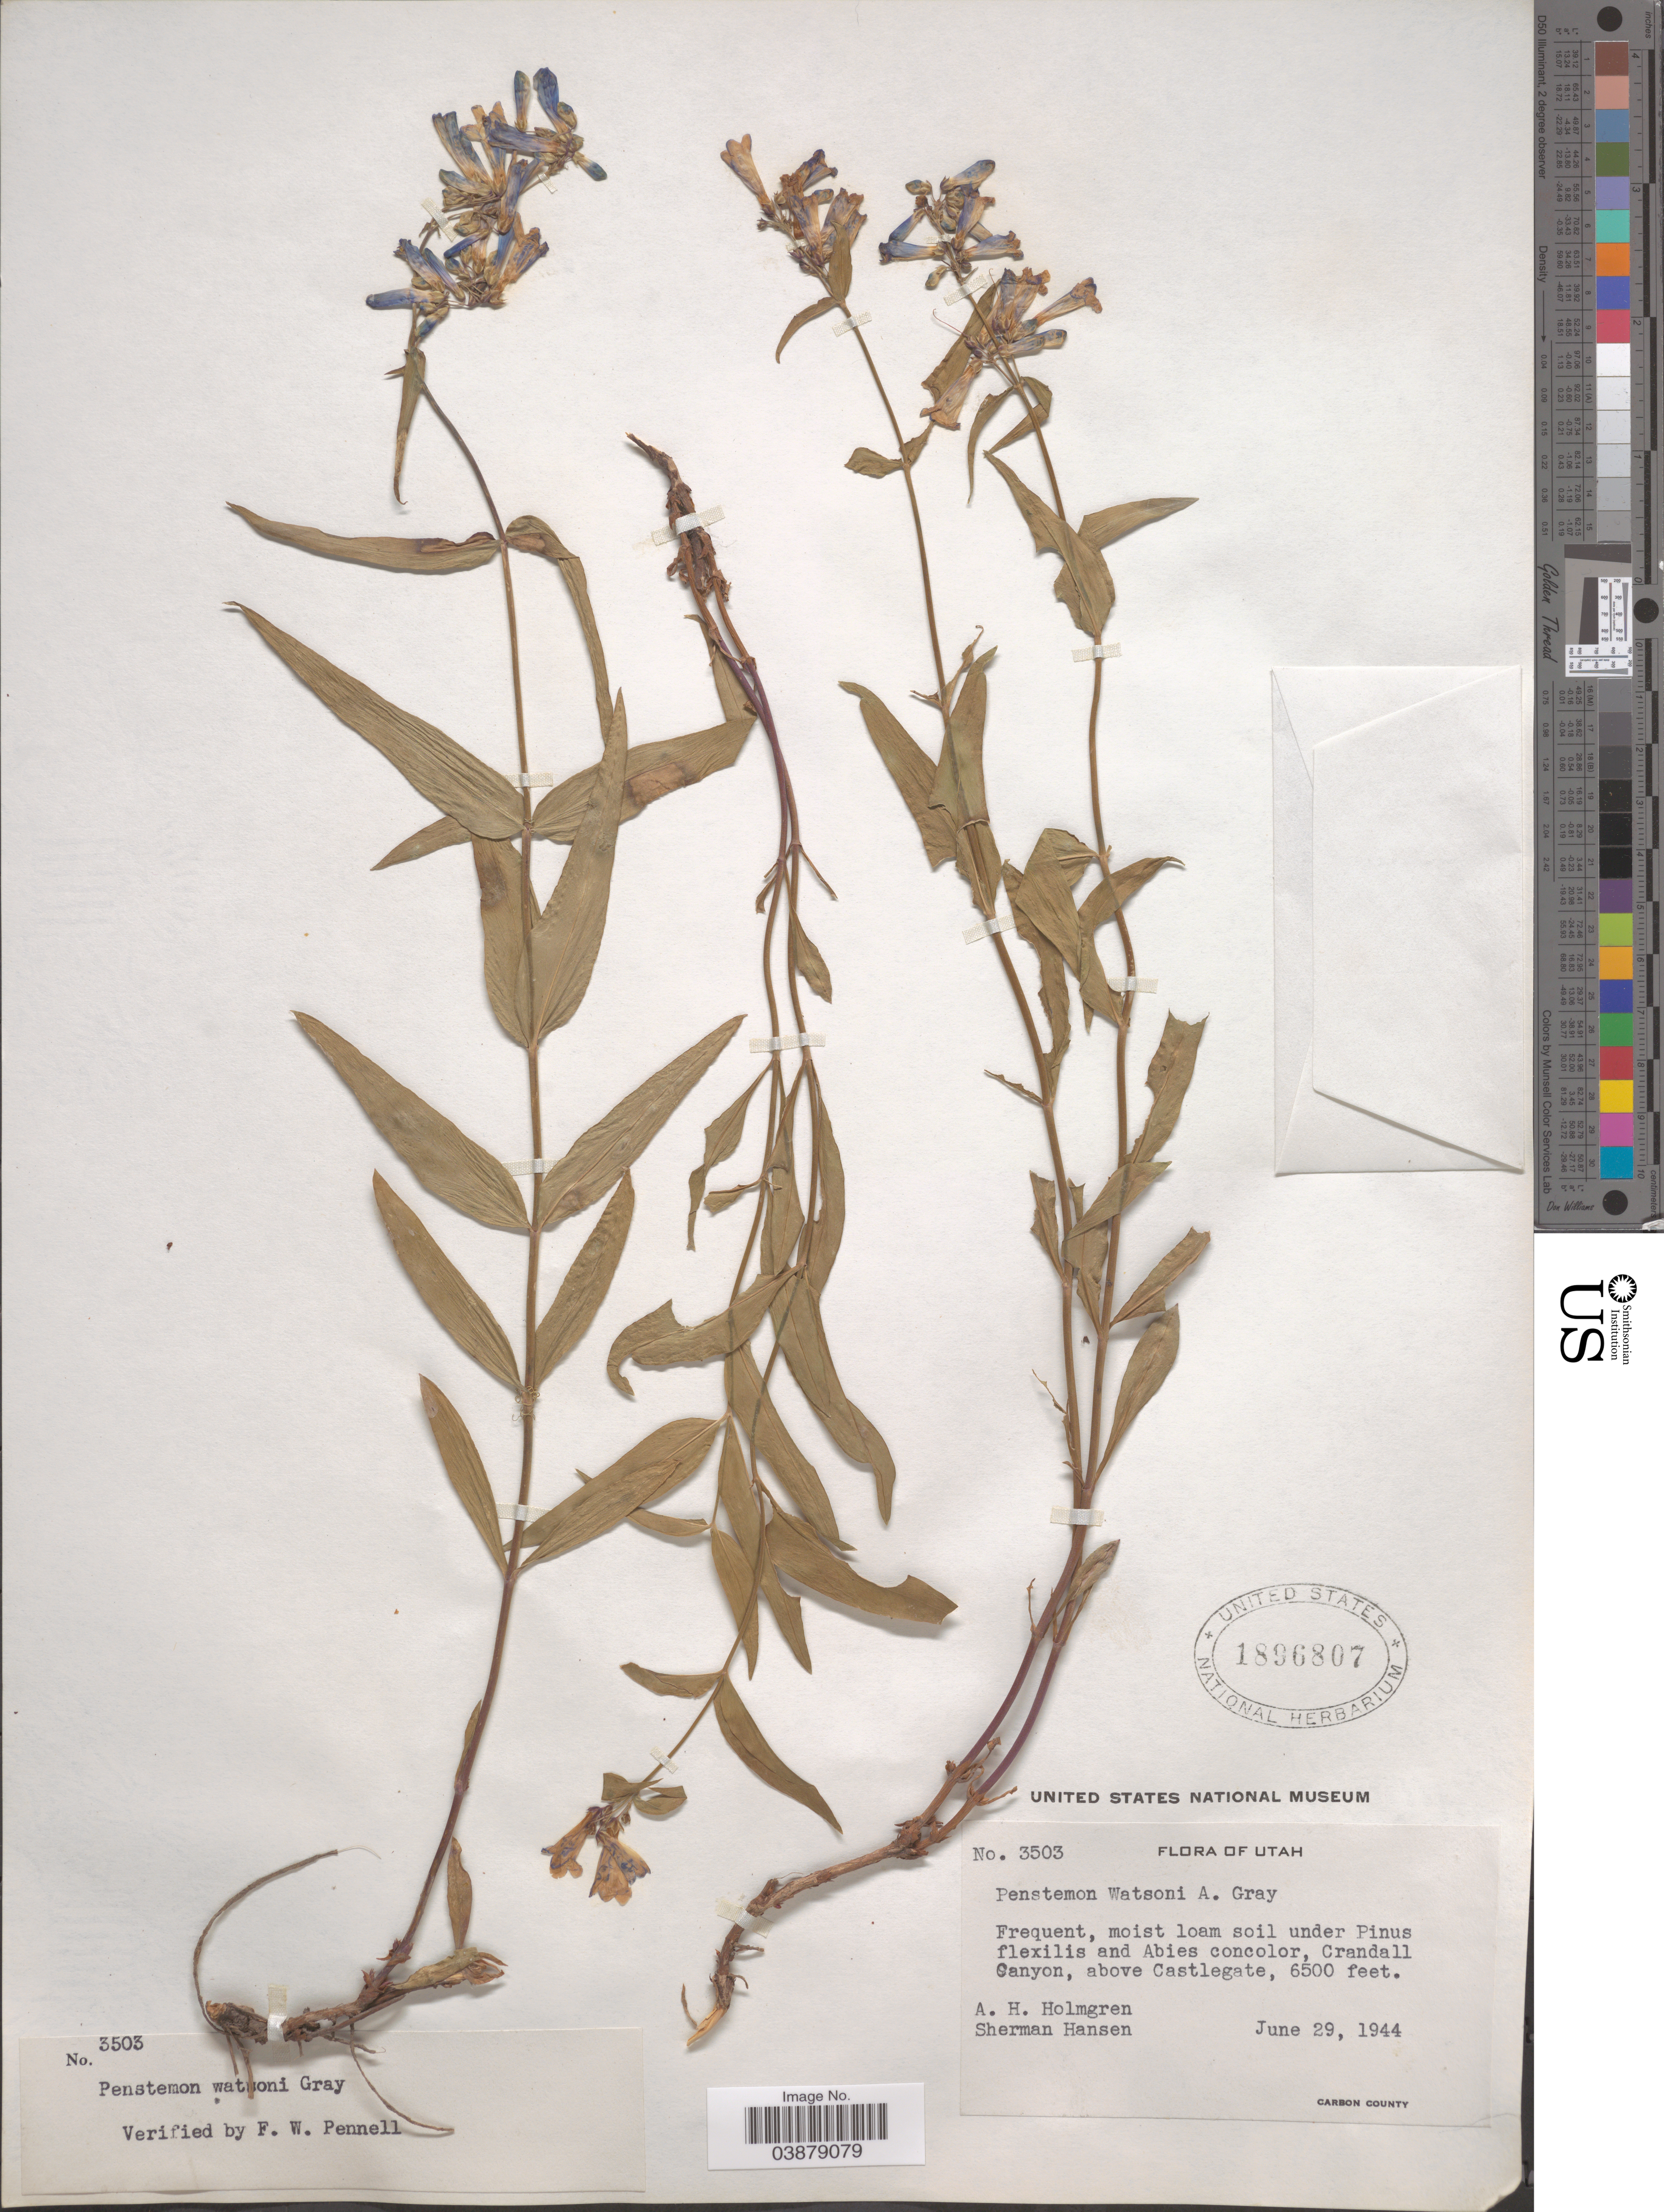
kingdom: Plantae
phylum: Tracheophyta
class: Magnoliopsida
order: Lamiales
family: Plantaginaceae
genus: Penstemon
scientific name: Penstemon watsonii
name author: A. Gray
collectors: A. H. Holmgren & S. Hansen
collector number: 3503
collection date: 1944-06-29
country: United States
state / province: Utah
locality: Crandall Canyon, above Castlegate, Carbon County.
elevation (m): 1981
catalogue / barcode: US 1896807